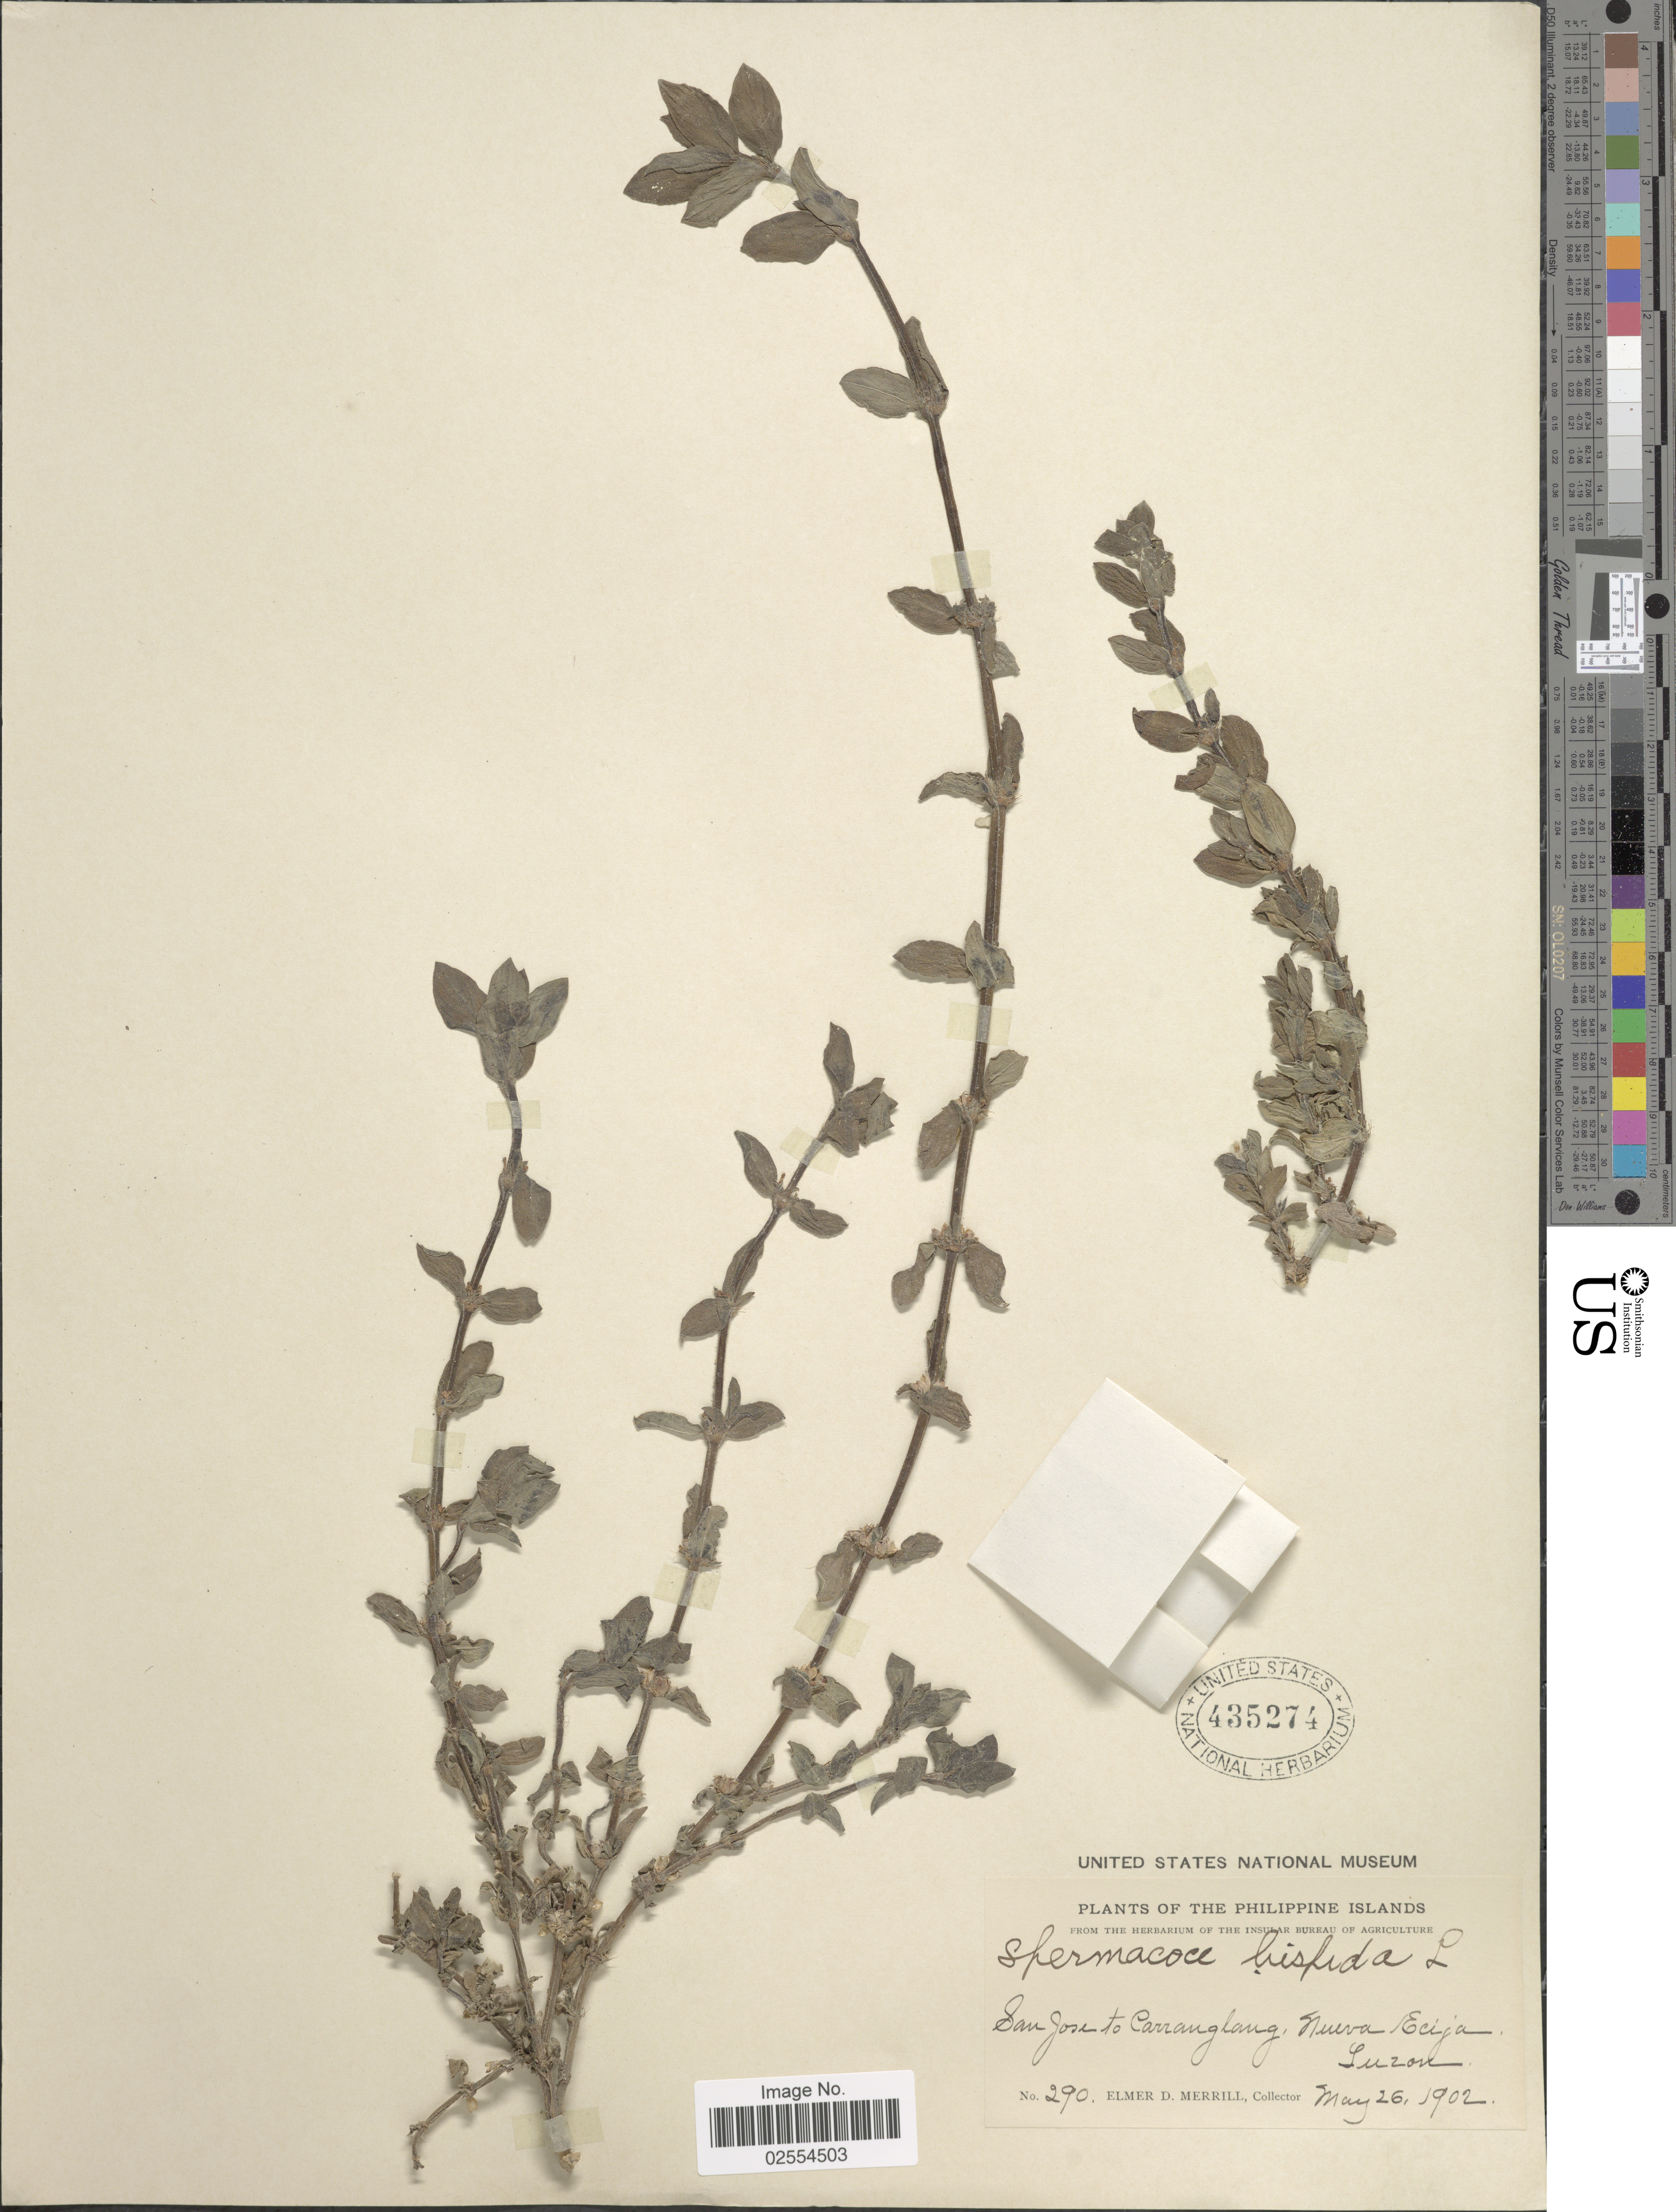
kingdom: Plantae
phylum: Tracheophyta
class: Magnoliopsida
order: Gentianales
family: Rubiaceae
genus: Spermacoce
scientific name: Spermacoce hispida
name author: L.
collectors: E. D. Merrill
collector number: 290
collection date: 1902-05-26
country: Philippines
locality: Philippine Islands, San Jose to Carranglang, Nueva Ecija, Luzon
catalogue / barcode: US 435274